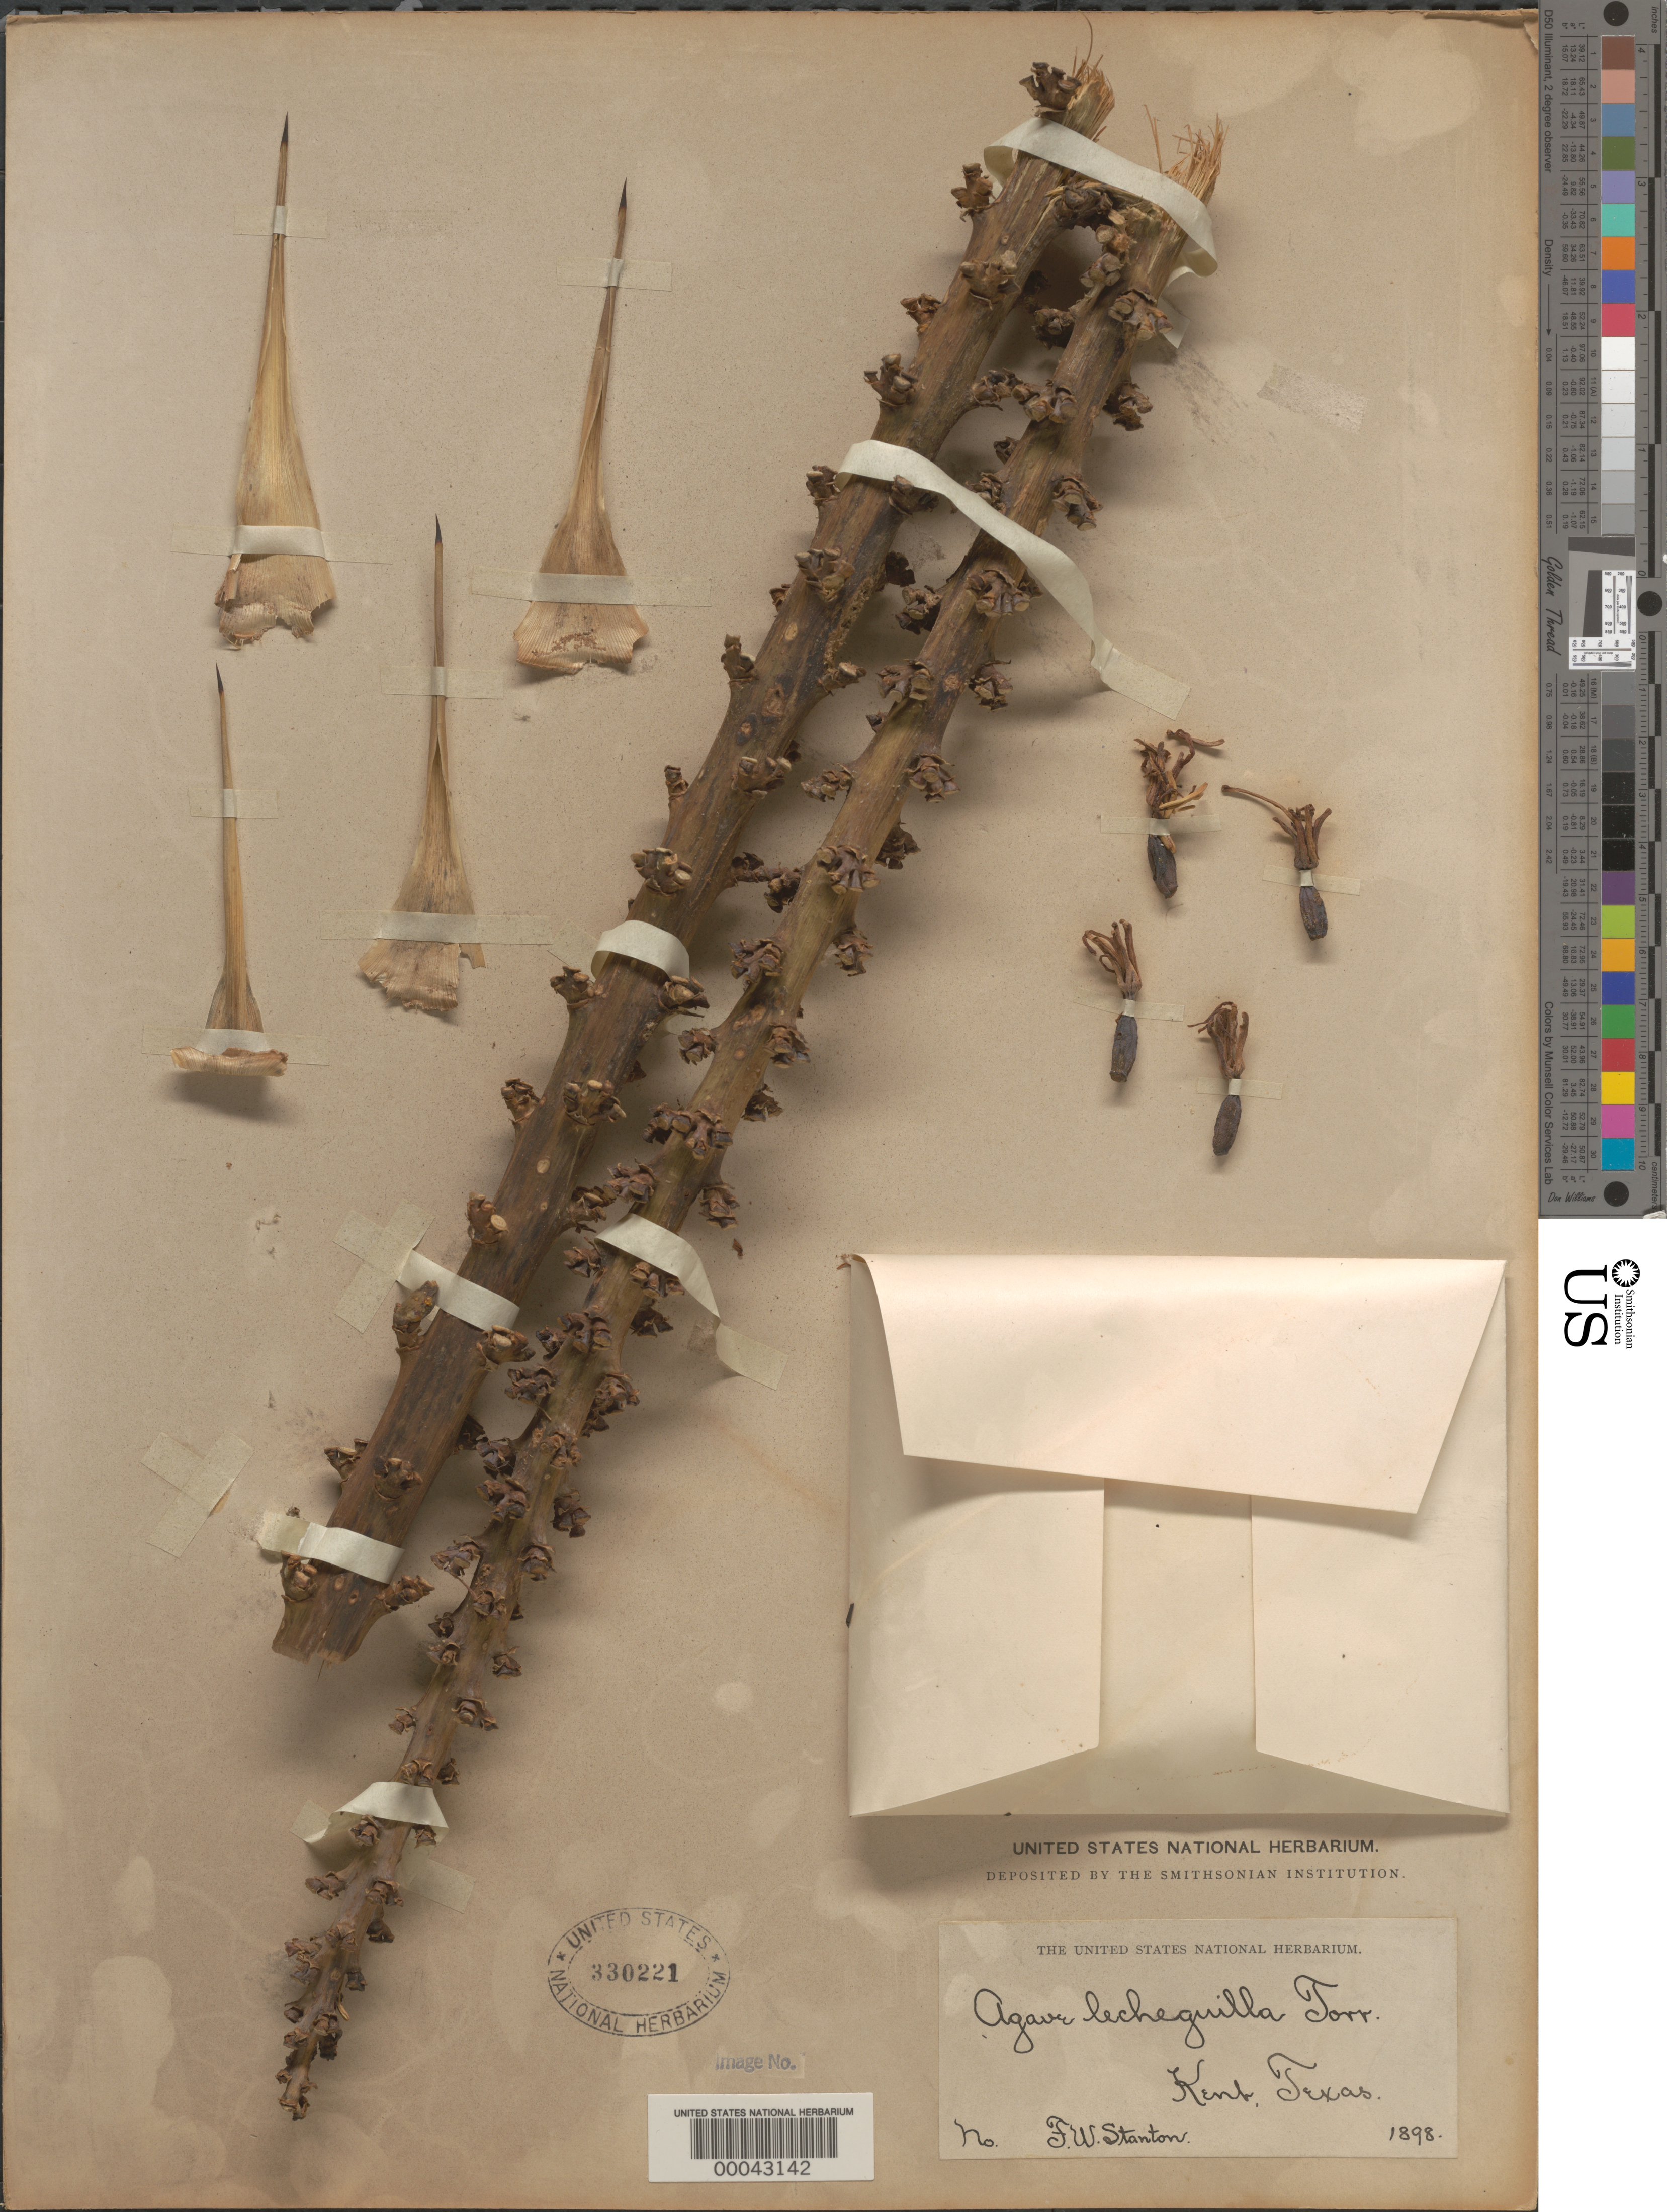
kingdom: Plantae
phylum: Tracheophyta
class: Liliopsida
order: Asparagales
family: Asparagaceae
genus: Agave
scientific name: Agave lechuguilla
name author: Torr.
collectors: F. Stanton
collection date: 1898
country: United States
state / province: Texas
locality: Kent.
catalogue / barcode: US 330221